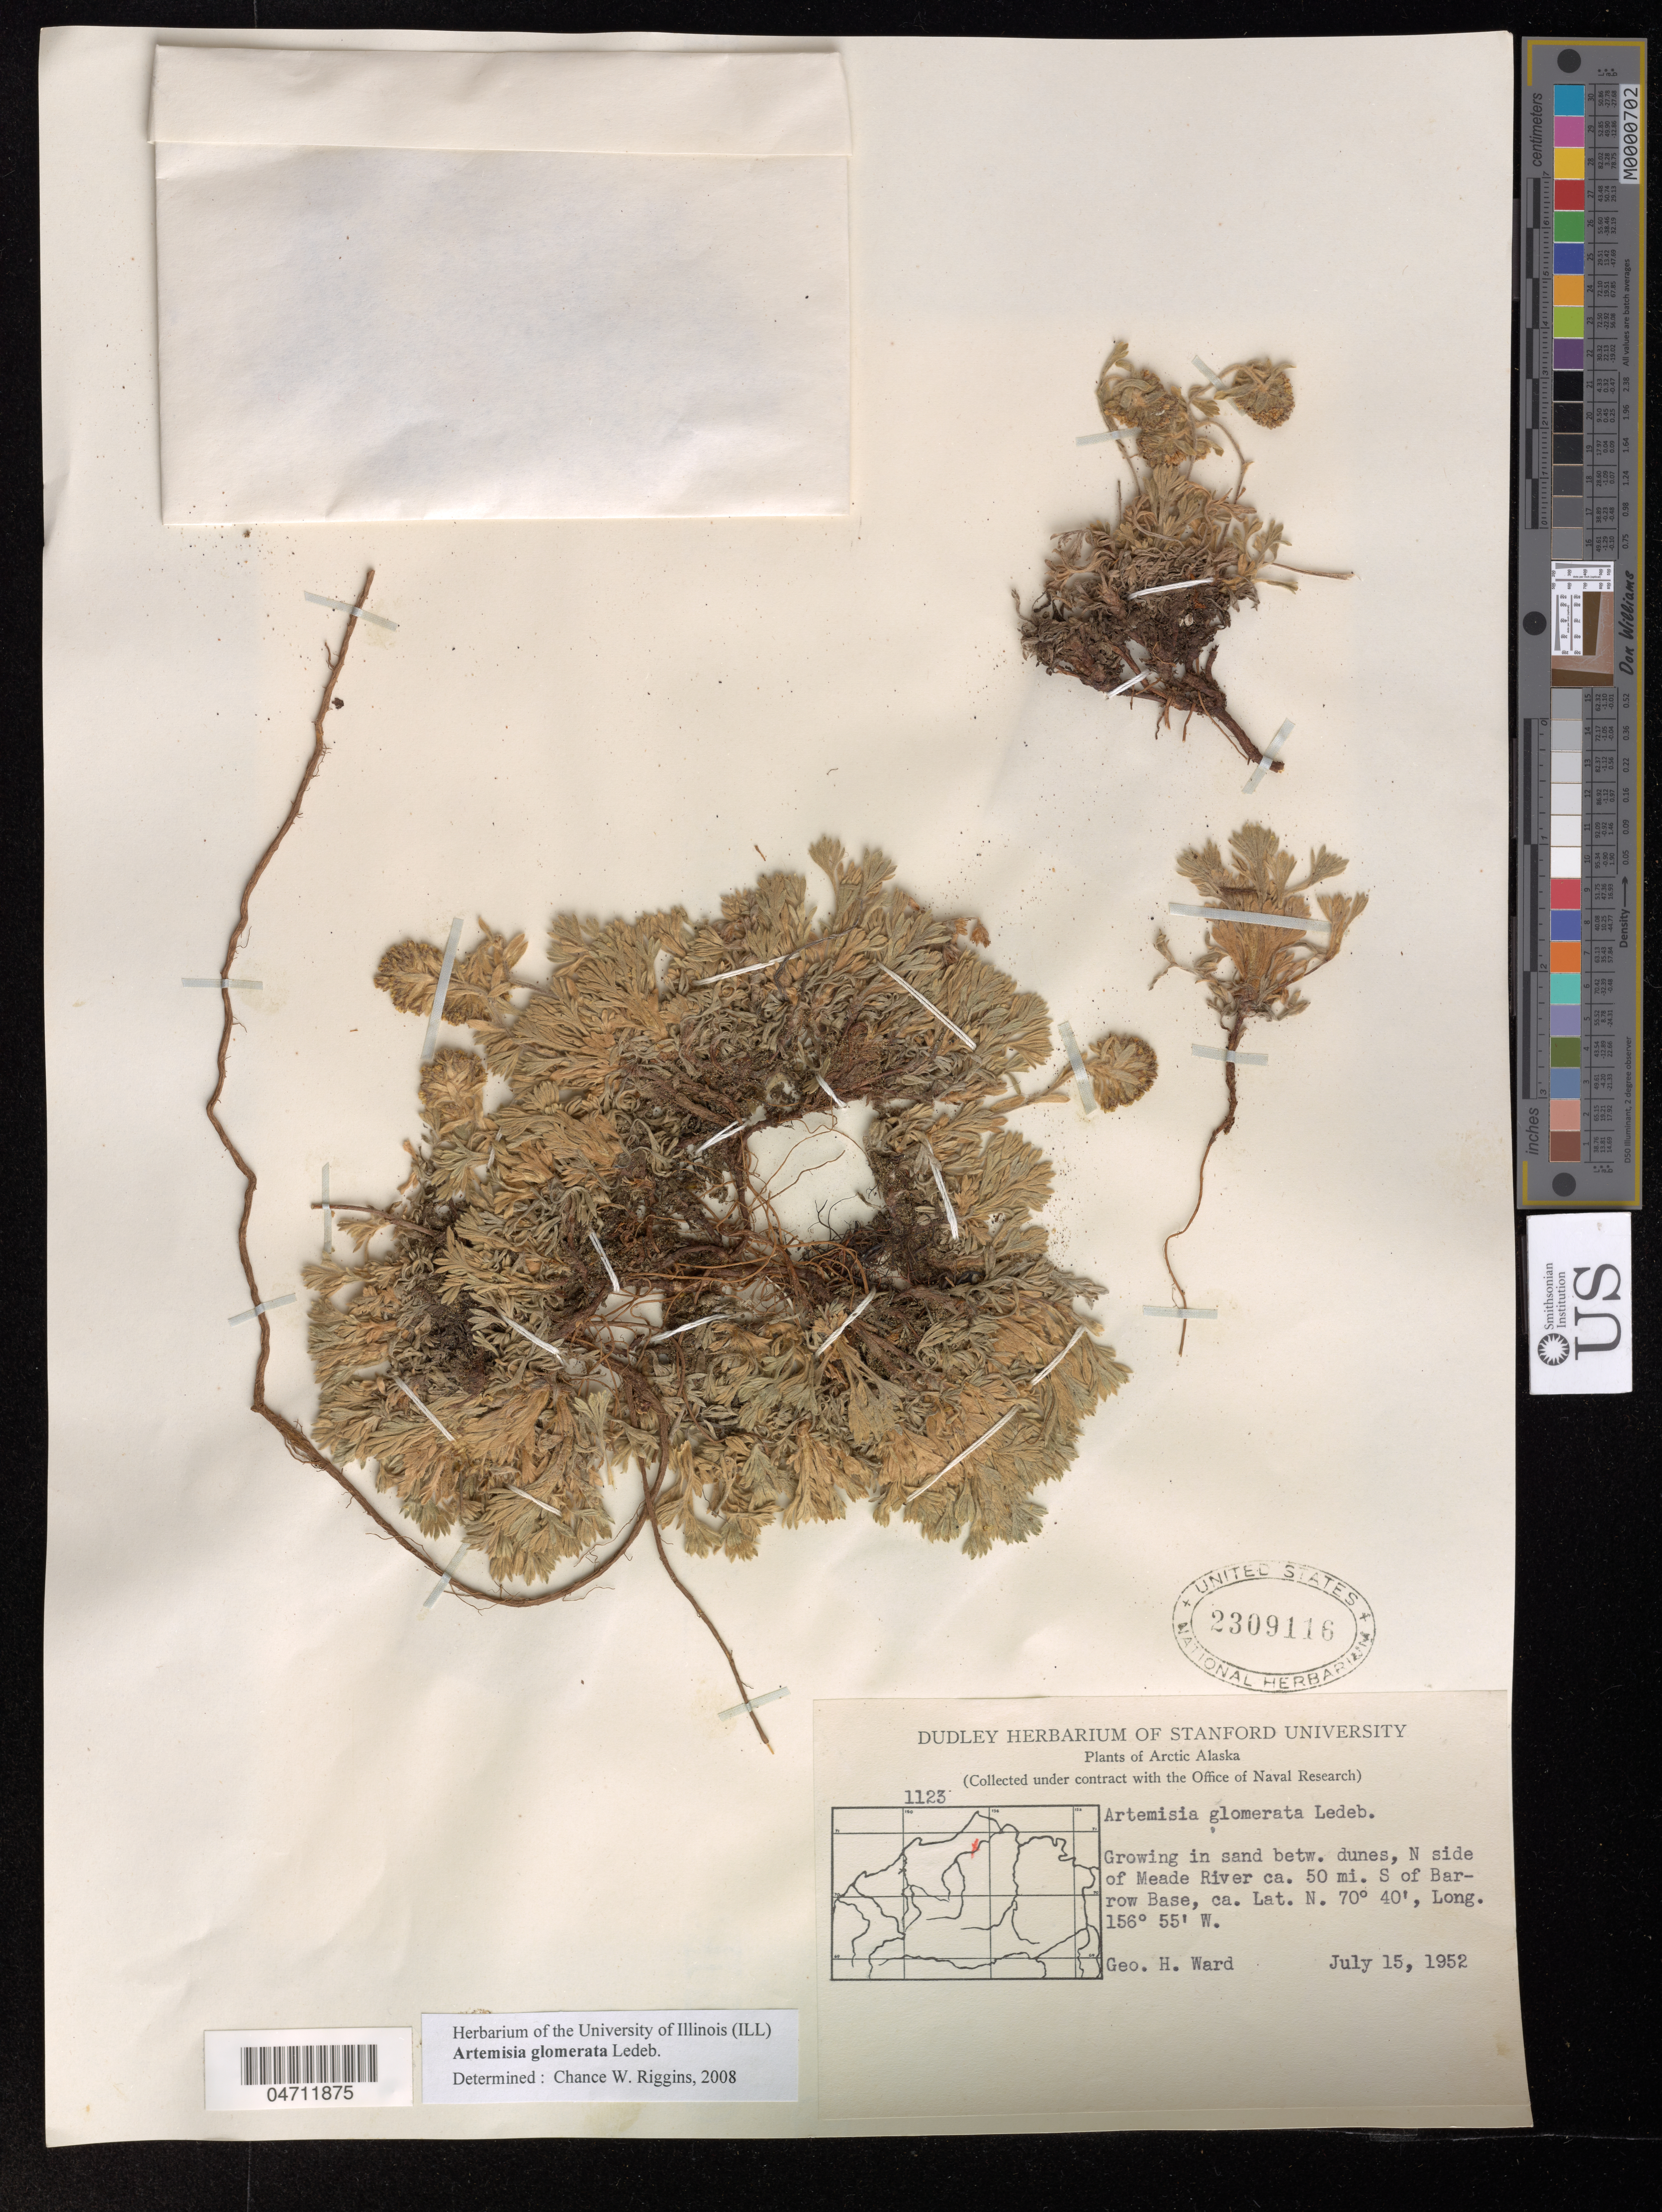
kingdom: Plantae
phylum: Tracheophyta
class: Magnoliopsida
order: Asterales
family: Asteraceae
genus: Artemisia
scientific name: Artemisia glomerata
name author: Ledeb.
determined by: Riggins, Chance W.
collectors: G. H. Ward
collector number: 1123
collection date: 1952-07-15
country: United States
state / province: Alaska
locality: Arctic Alaska. N side of Meade River, ca. 50 mi. S of Barrow Base.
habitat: Growing in sand between dunes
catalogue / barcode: US 2309116